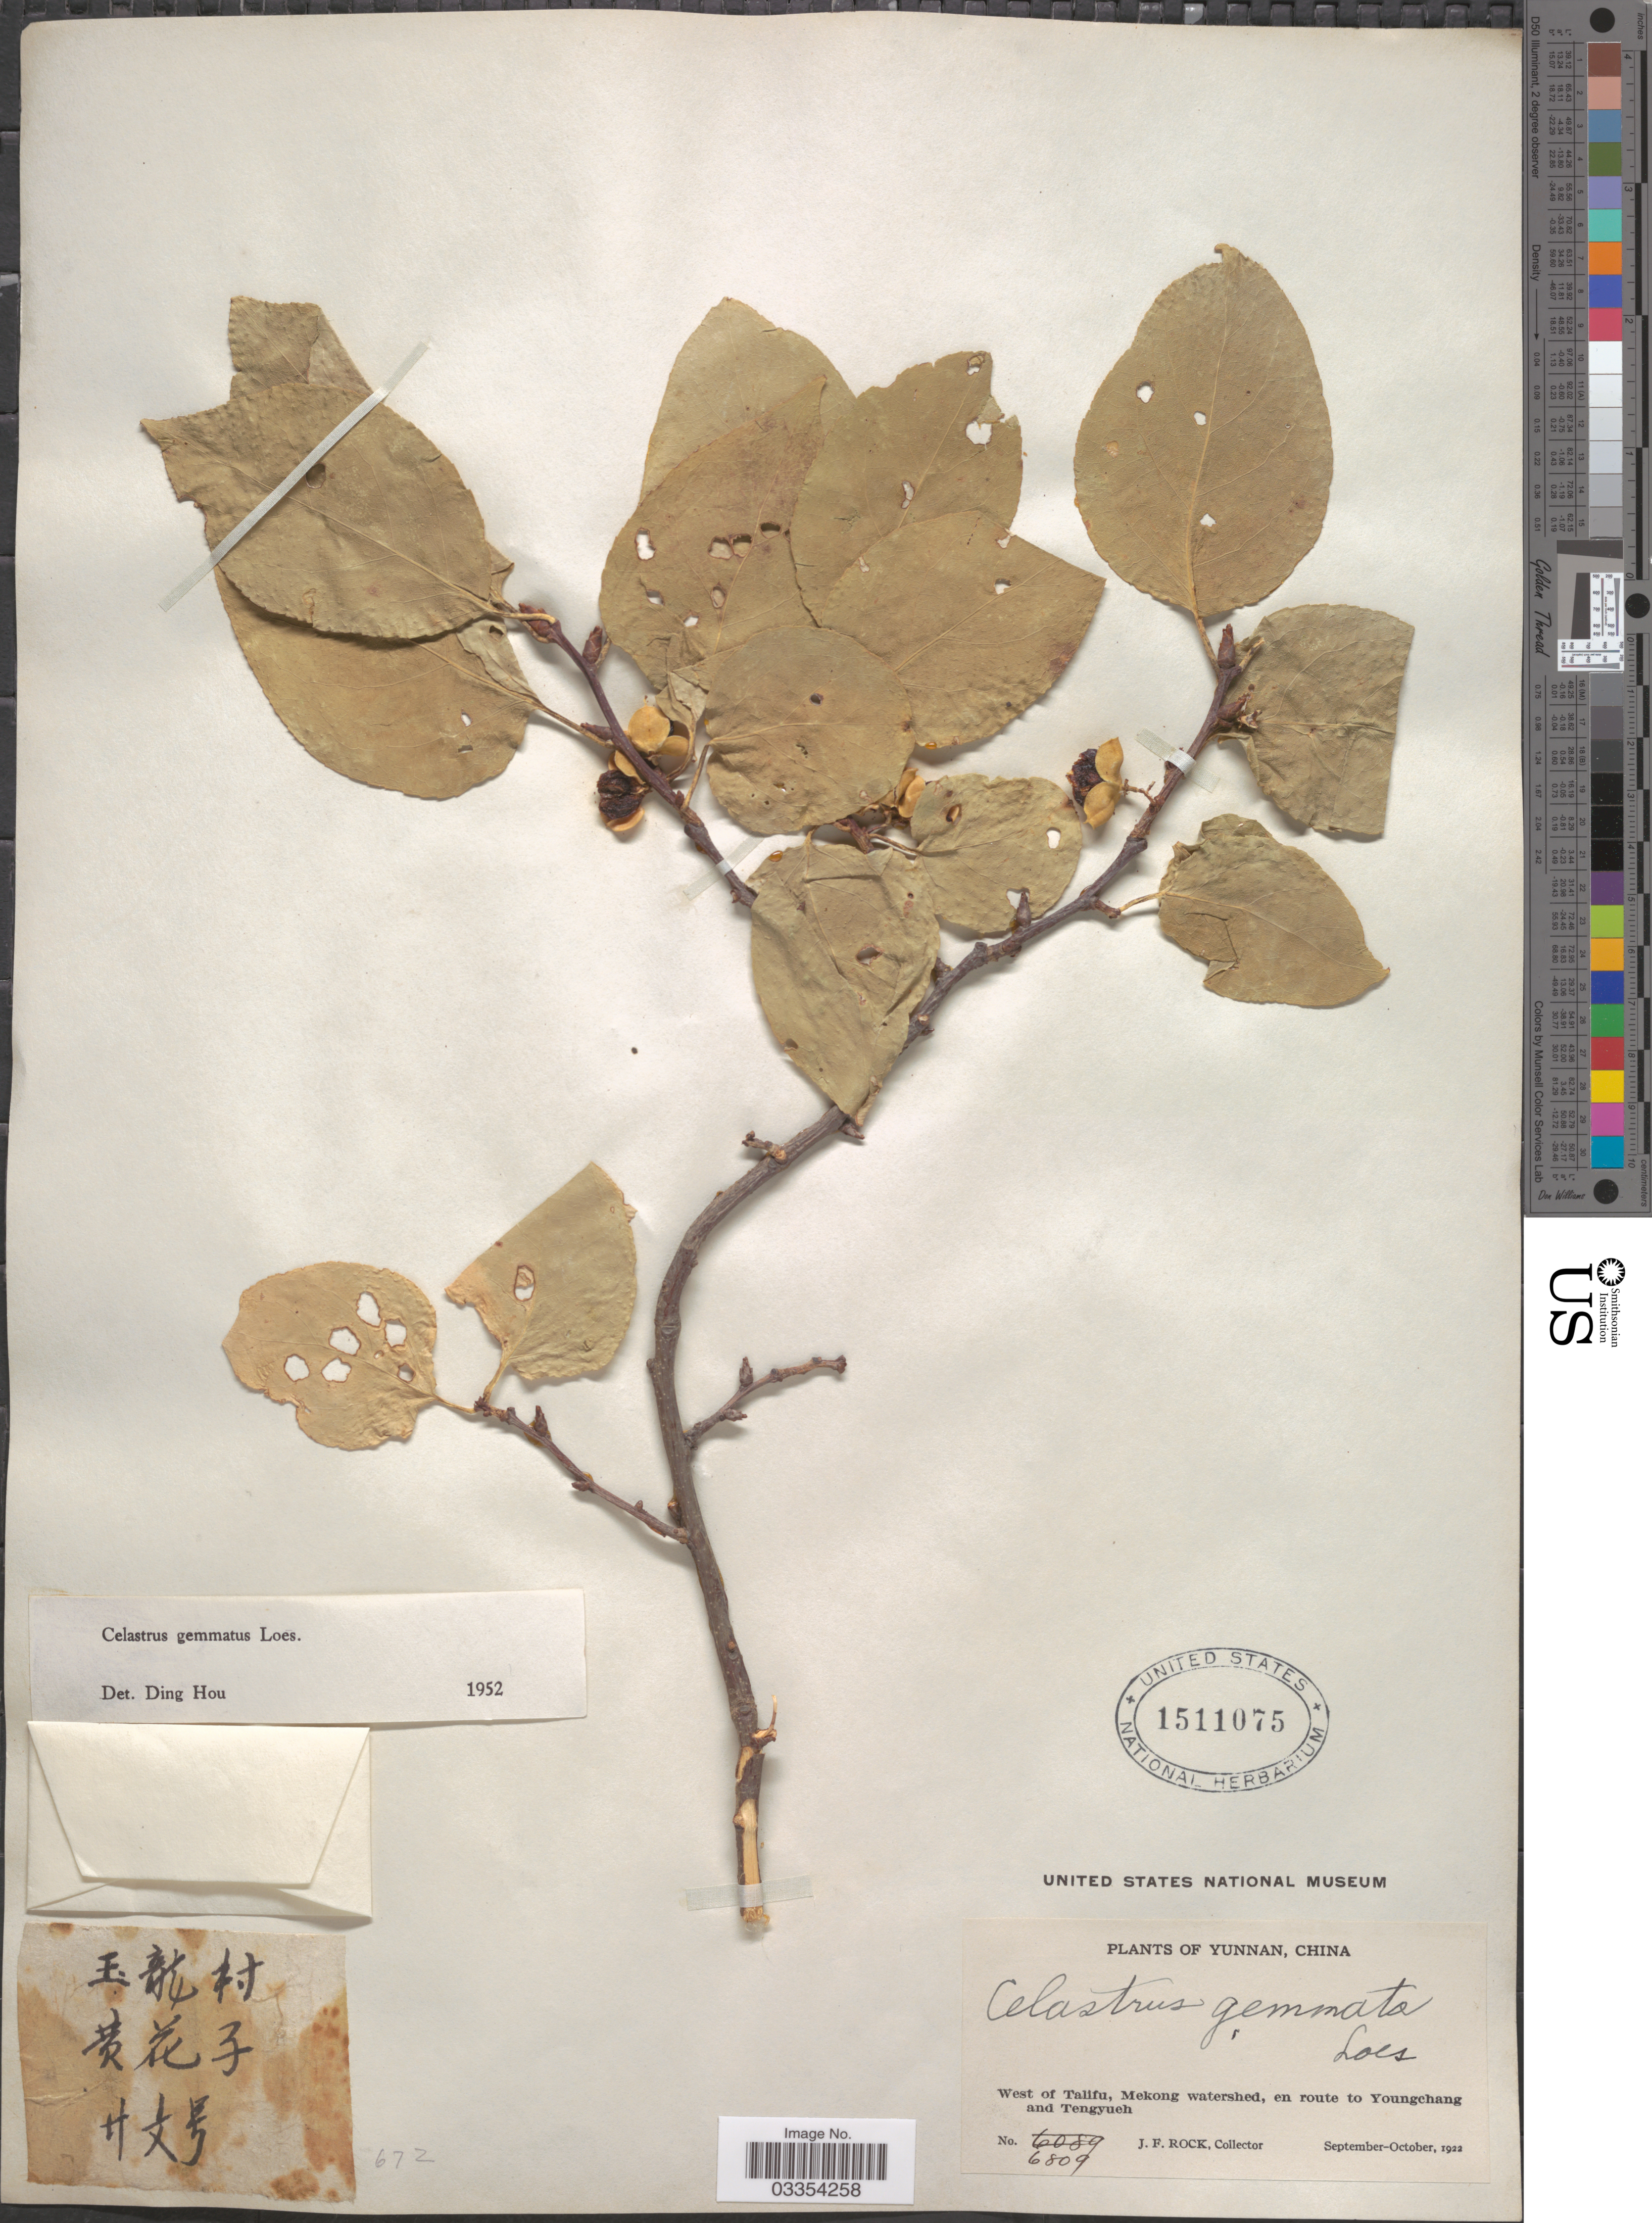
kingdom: Plantae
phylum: Tracheophyta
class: Magnoliopsida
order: Celastrales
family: Celastraceae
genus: Celastrus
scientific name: Celastrus gemmatus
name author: Loes.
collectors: J. Rock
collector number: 6809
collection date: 1922-09/1922-10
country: China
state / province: Yunnan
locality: West of Talifu, Mekong watershed, en route to Youngchang and Tengyueh.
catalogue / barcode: US 1511075